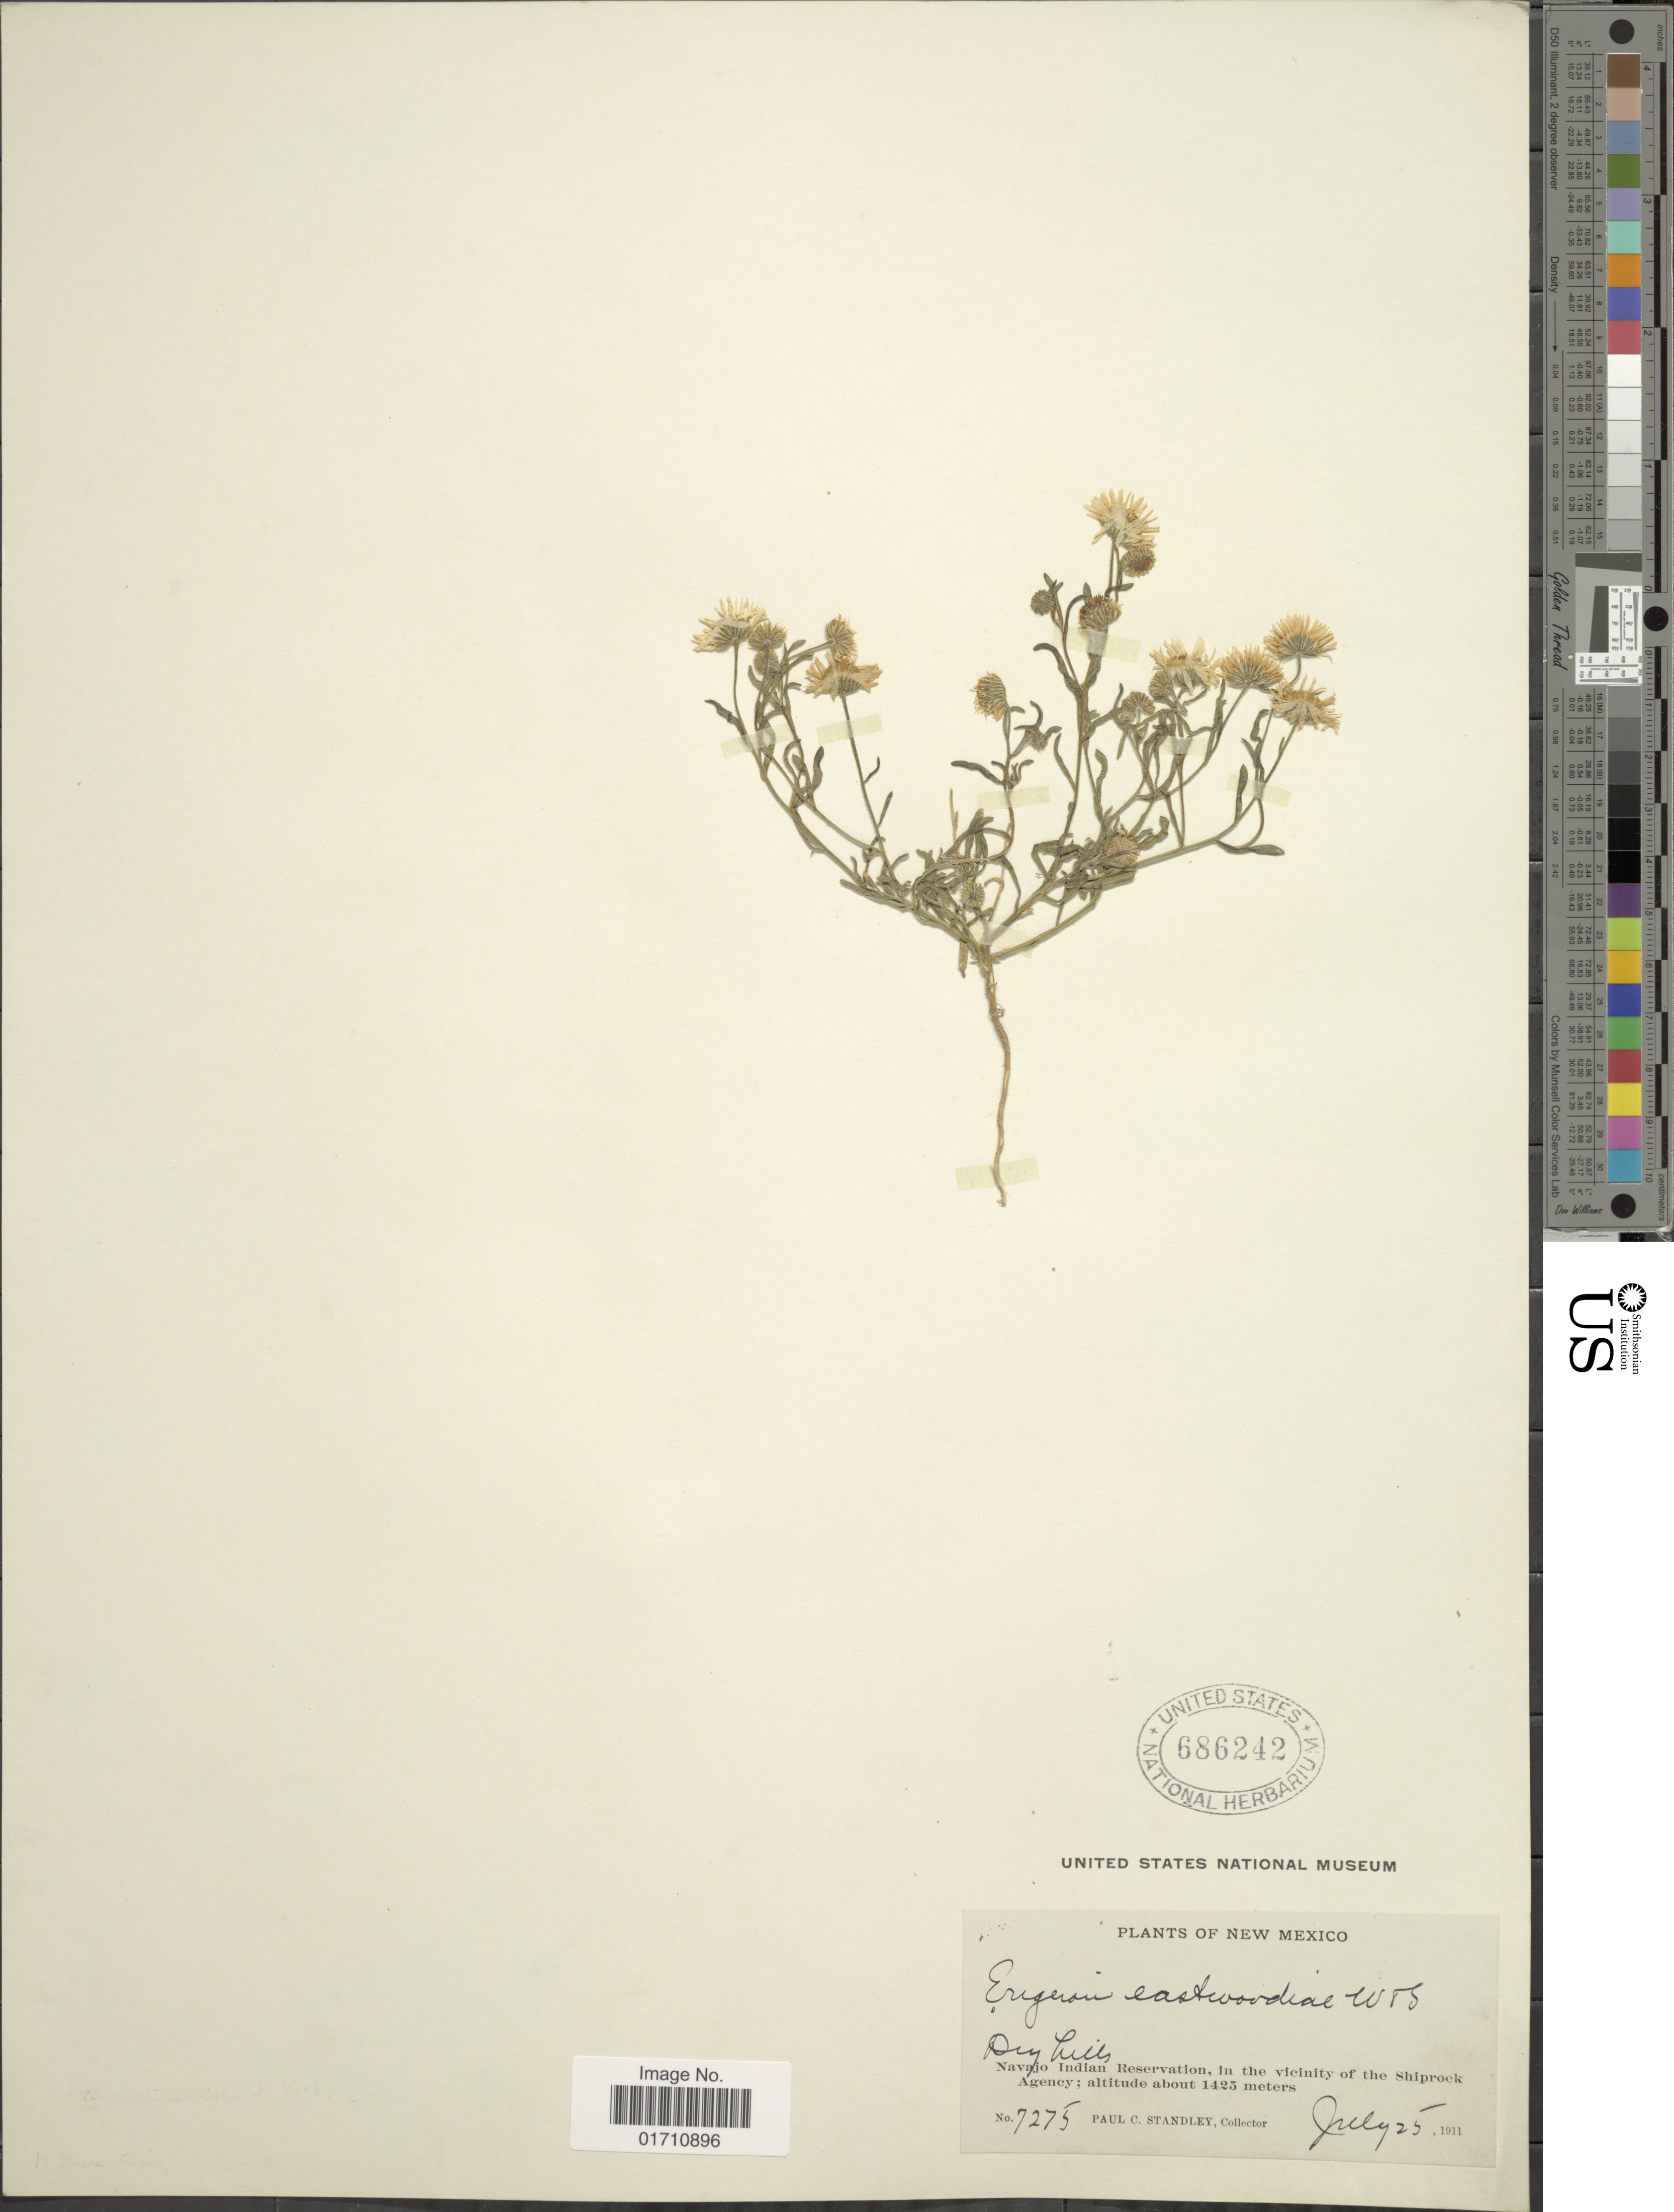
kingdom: Plantae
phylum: Tracheophyta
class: Magnoliopsida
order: Asterales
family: Asteraceae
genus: Erigeron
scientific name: Erigeron bellidiastrum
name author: Nutt.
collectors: P. C. Standley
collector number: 7275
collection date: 1911-07-25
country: United States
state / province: New Mexico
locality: Dry hills, Navajo Indian Reservation, in the vicinity of the Shiprock Agency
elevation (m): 1425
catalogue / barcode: US 686242